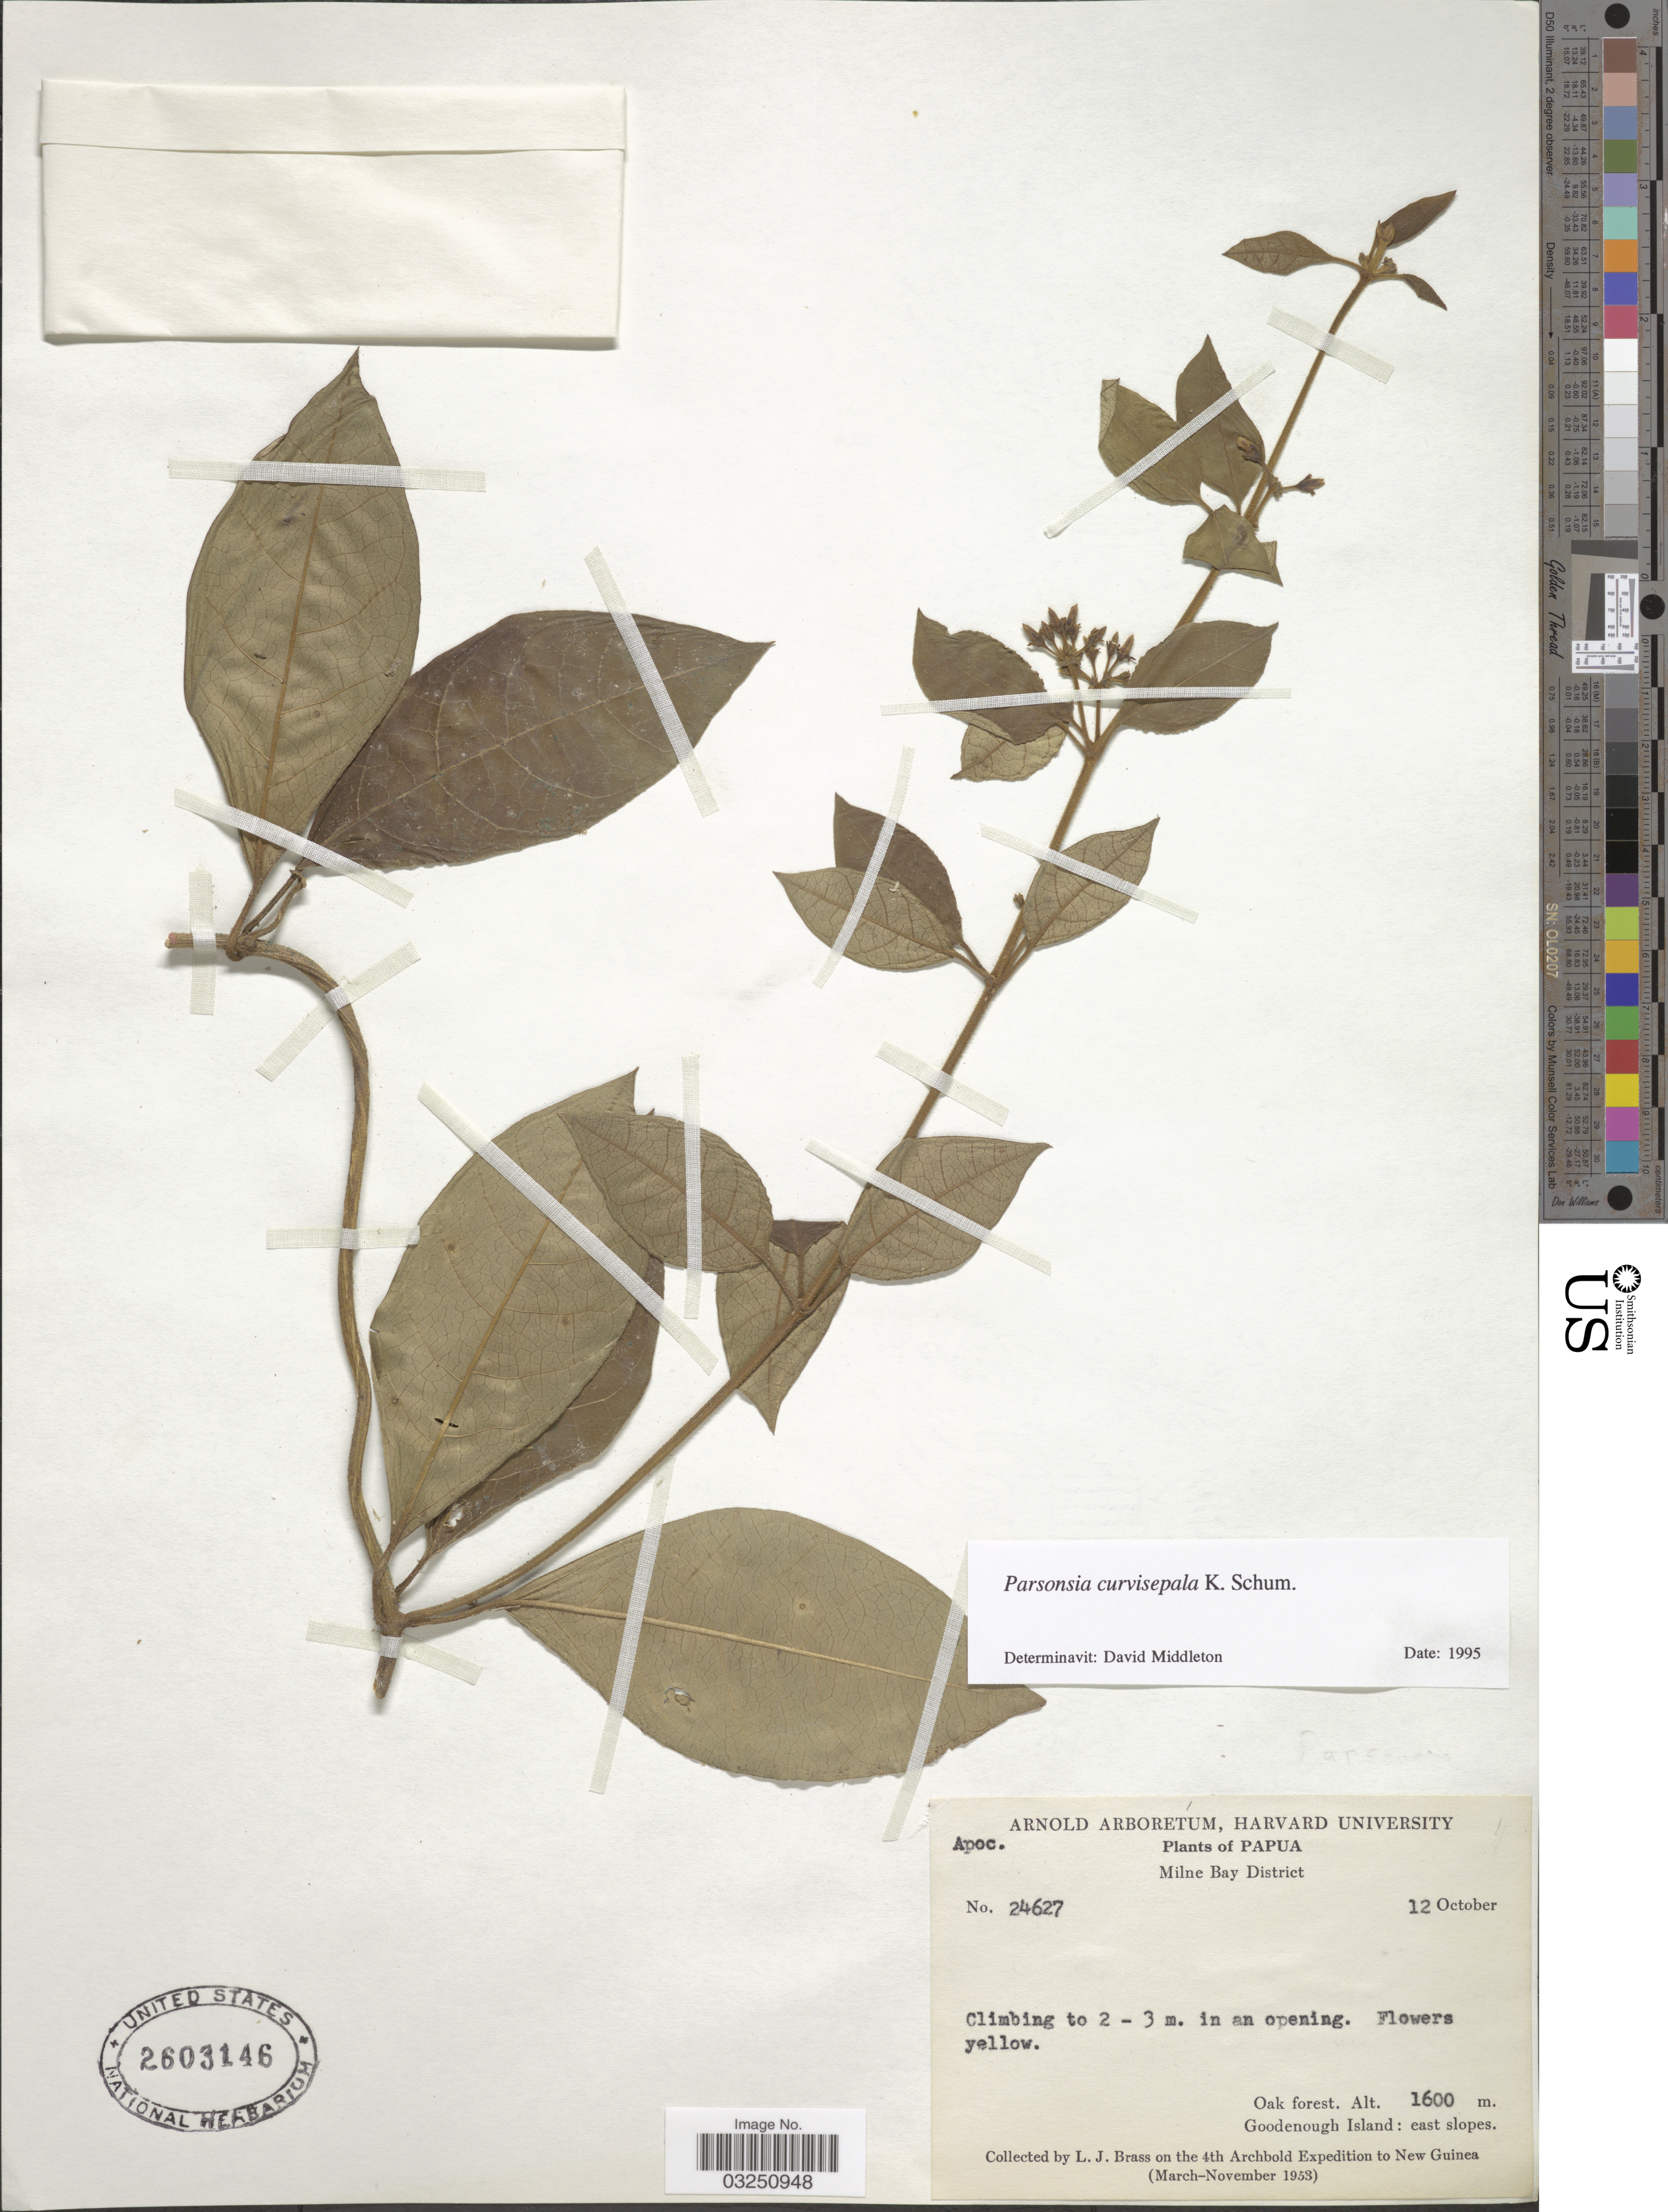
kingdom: Plantae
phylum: Tracheophyta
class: Magnoliopsida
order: Gentianales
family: Apocynaceae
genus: Parsonsia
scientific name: Parsonsia curvisepala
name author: K. Schum.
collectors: L. J. Brass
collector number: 24627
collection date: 1953-10-12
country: Papua New Guinea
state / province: Milne Bay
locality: Papua. Milne Bay District. Oak forest. Goodenough Island: east slopes. New Guinea.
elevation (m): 1600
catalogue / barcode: US 2603146